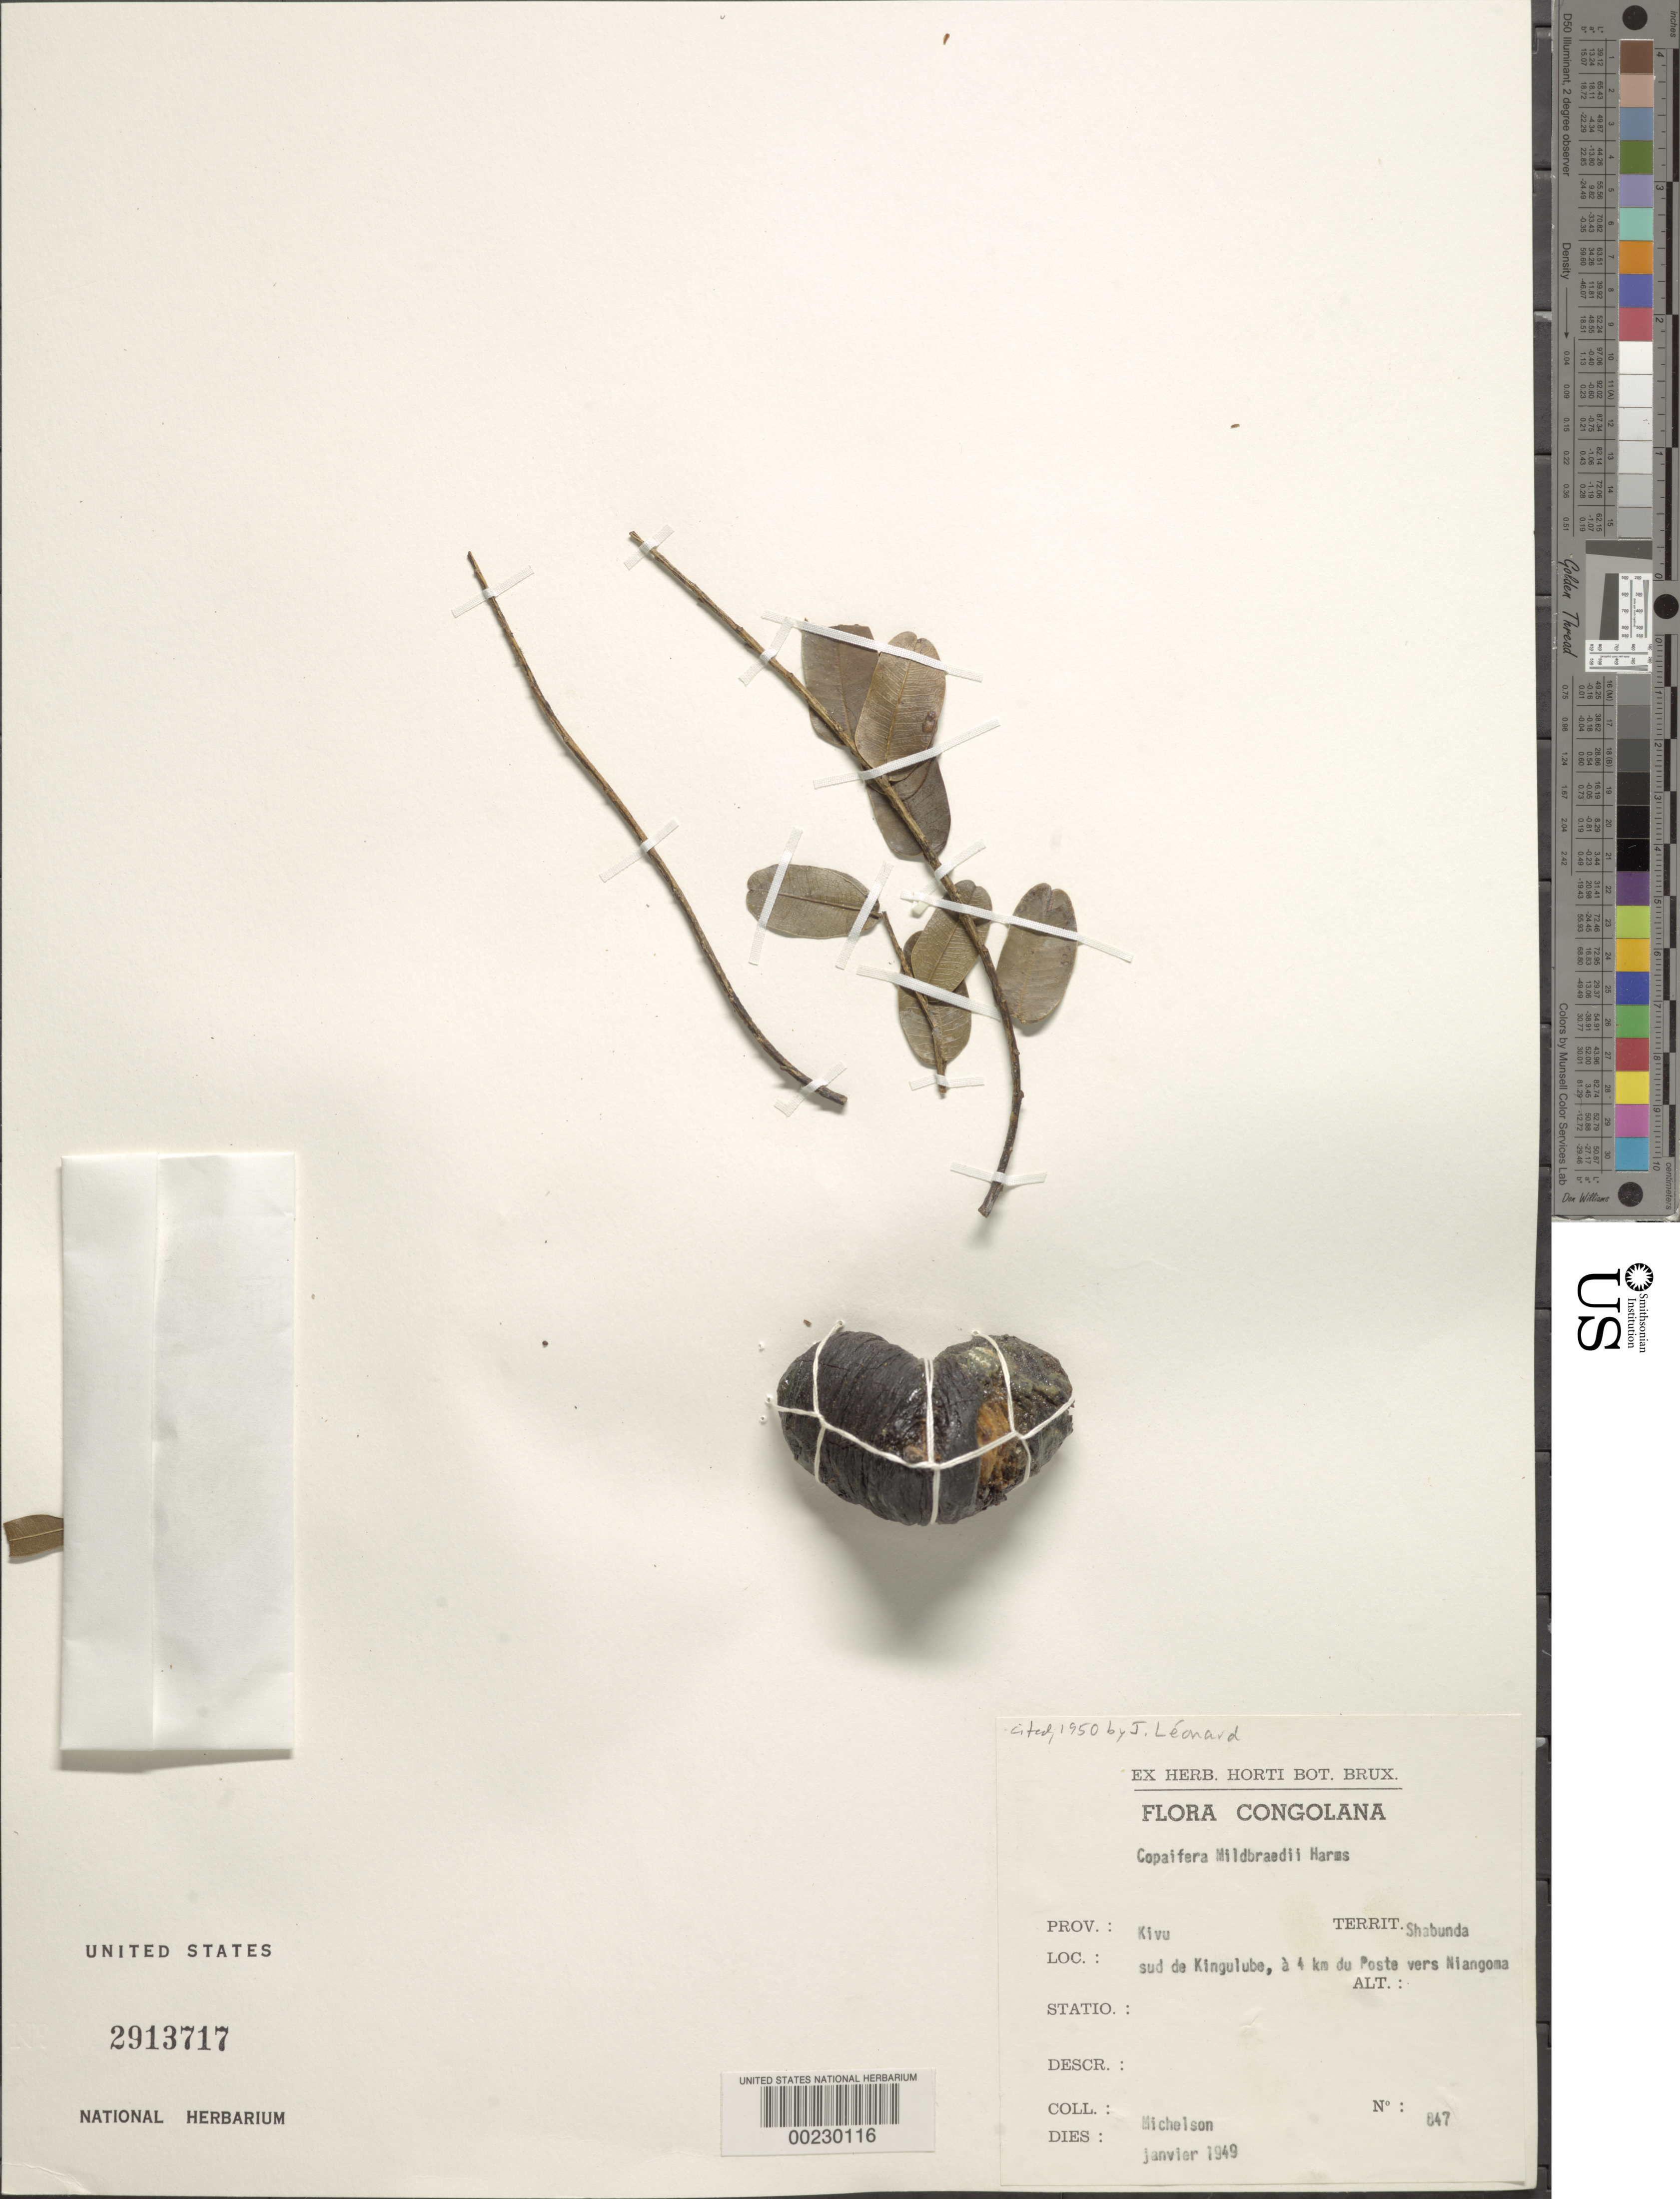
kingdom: Plantae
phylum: Tracheophyta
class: Magnoliopsida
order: Fabales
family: Fabaceae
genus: Copaifera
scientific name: Copaifera mildbraedii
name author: Harms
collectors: -. Michelson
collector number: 847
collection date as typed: Jan 1949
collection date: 1949-01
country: Congo, Democratic Republic of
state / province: Sud-Kivu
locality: S of Kingulube, 4 km to post station to Niangoma; Shabunda Terr.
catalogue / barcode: US 2913717